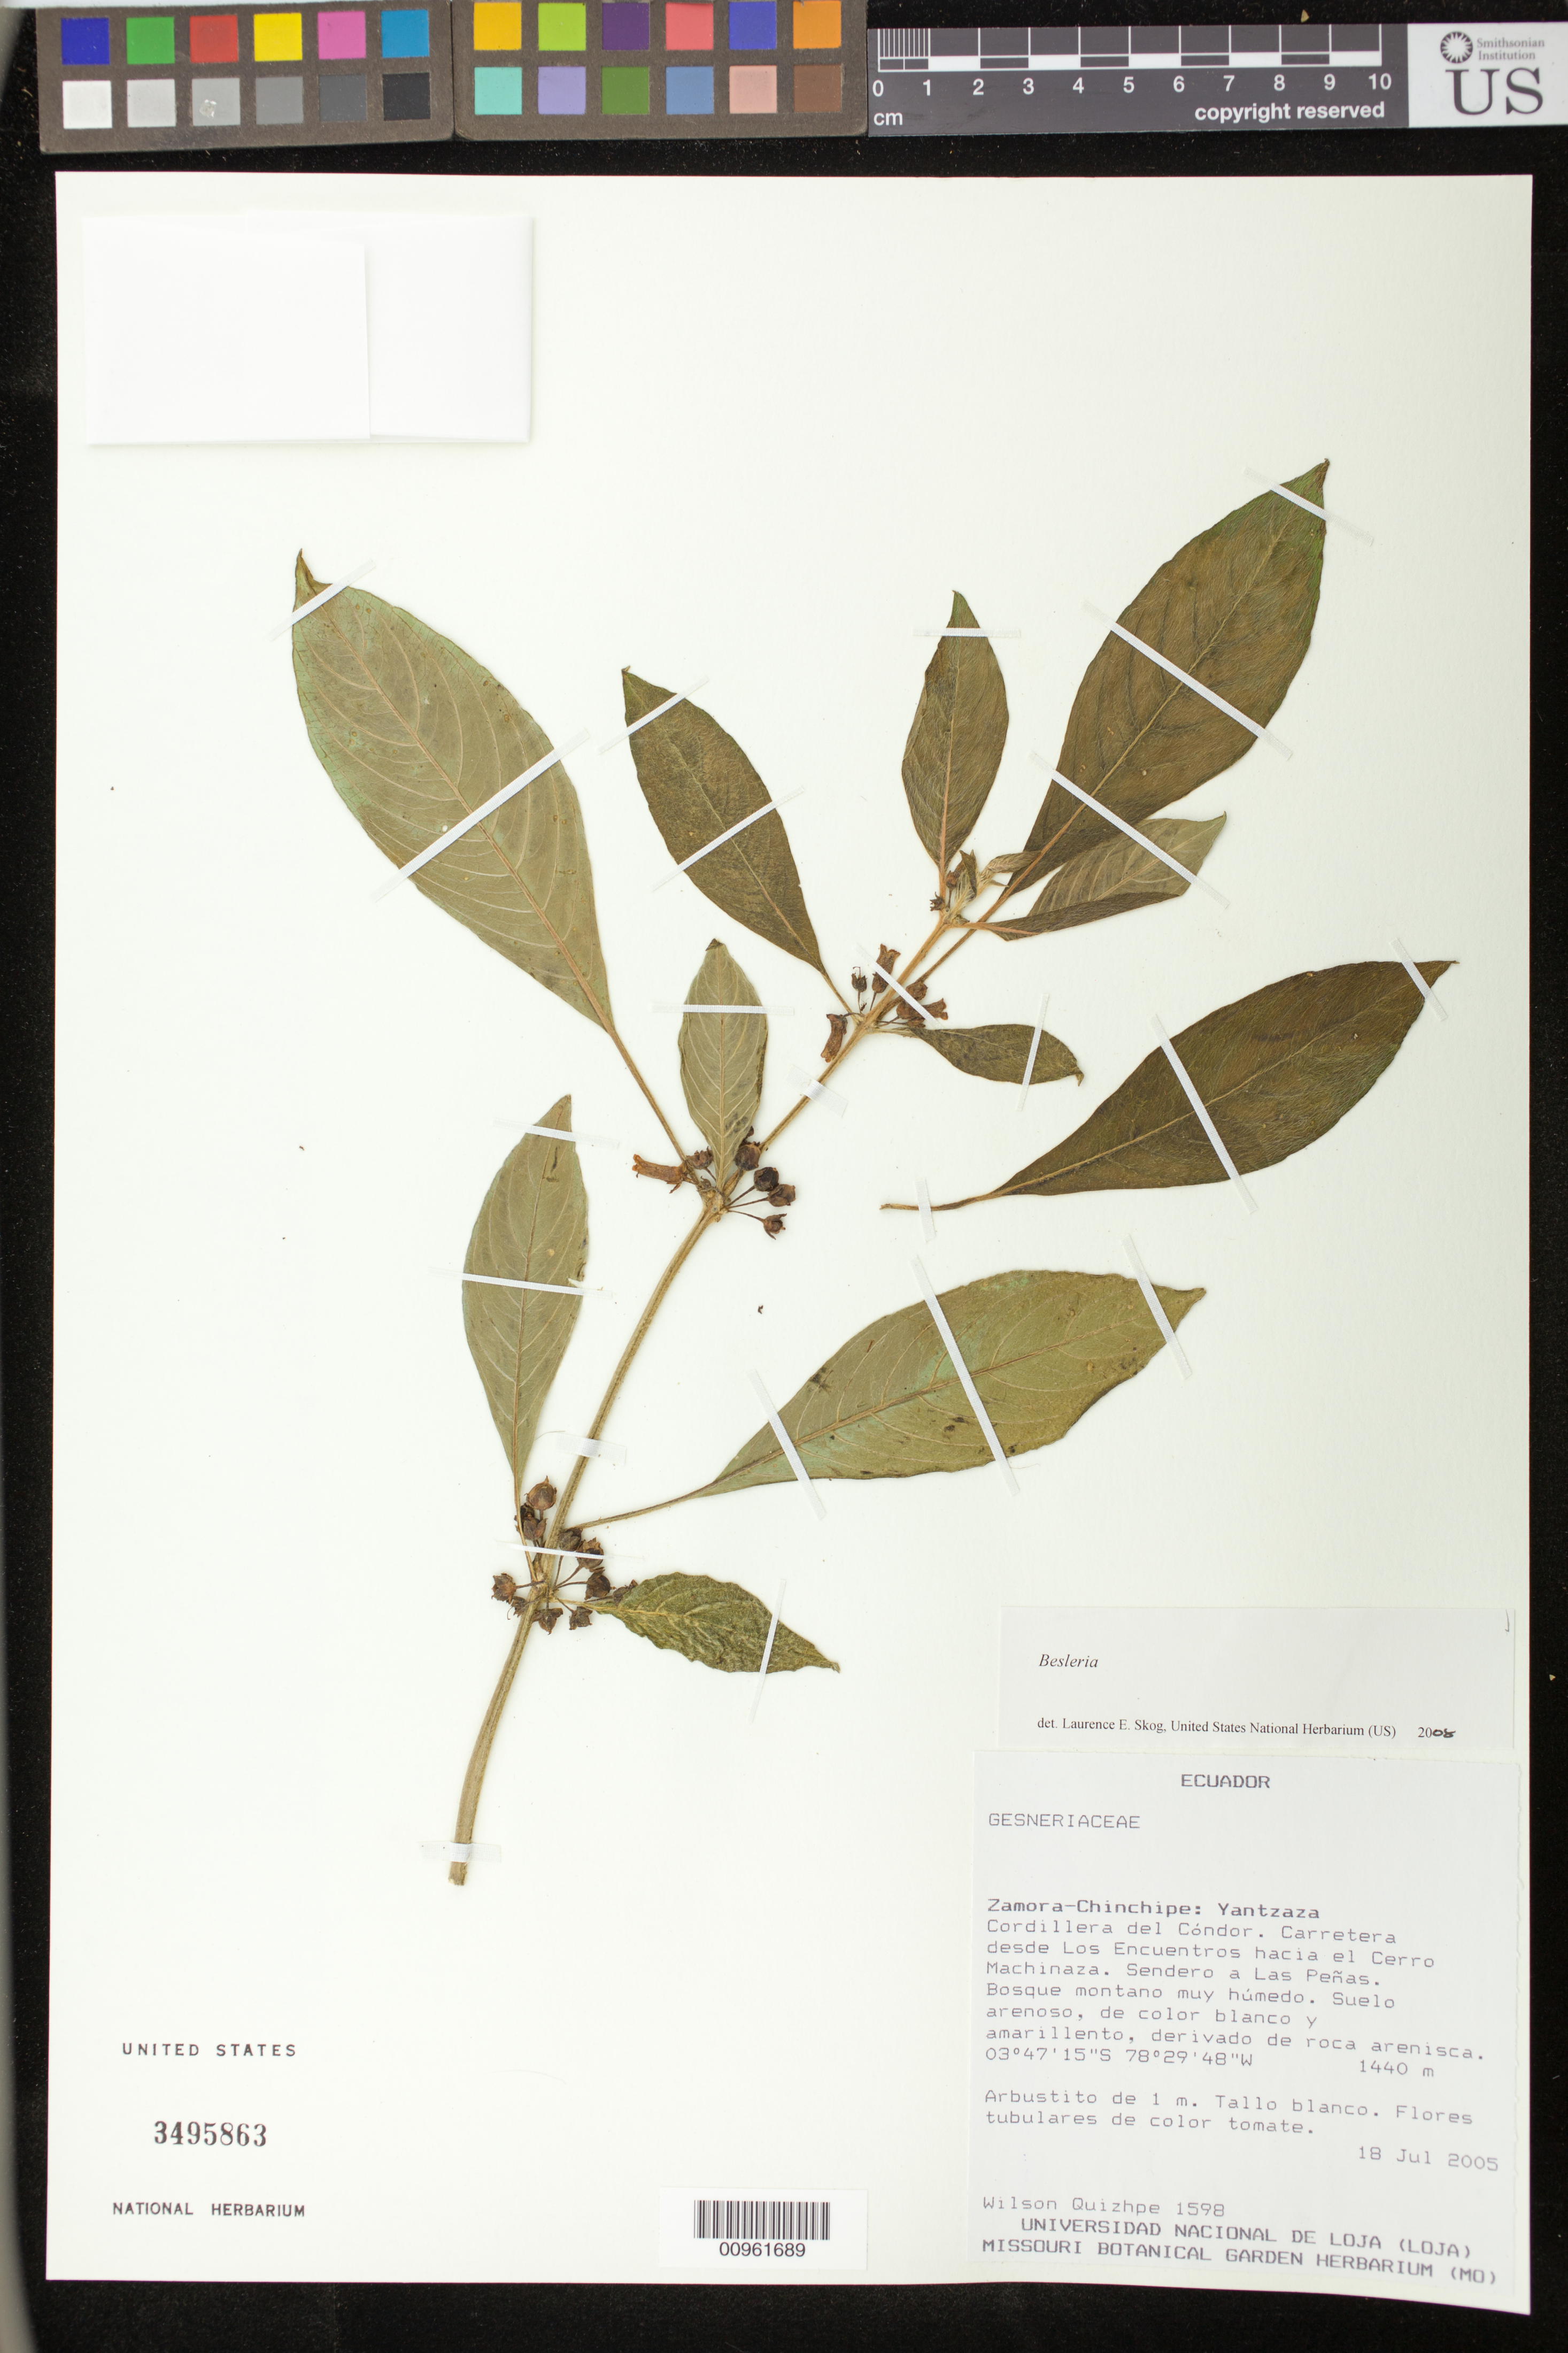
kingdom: Plantae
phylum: Tracheophyta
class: Magnoliopsida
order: Lamiales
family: Gesneriaceae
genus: Besleria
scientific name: Besleria sp.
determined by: Skog, Laurence E.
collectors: W. Quizhpe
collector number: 1598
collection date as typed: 18 Jul 2005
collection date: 2005-07-18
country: Ecuador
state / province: Zamora-Chinchipe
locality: Zamora-Chinchipe: Yantzaza. Cordillera del Cóndor. Carretera desde Los Encuentros hacia el Cerro Machinaza. Sendero a Las Peñas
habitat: Bosque montano muy húmedo. Suelo arenoso, de color blanco y amarillento, derivado de roca arenisca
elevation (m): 1440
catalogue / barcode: US 3495863